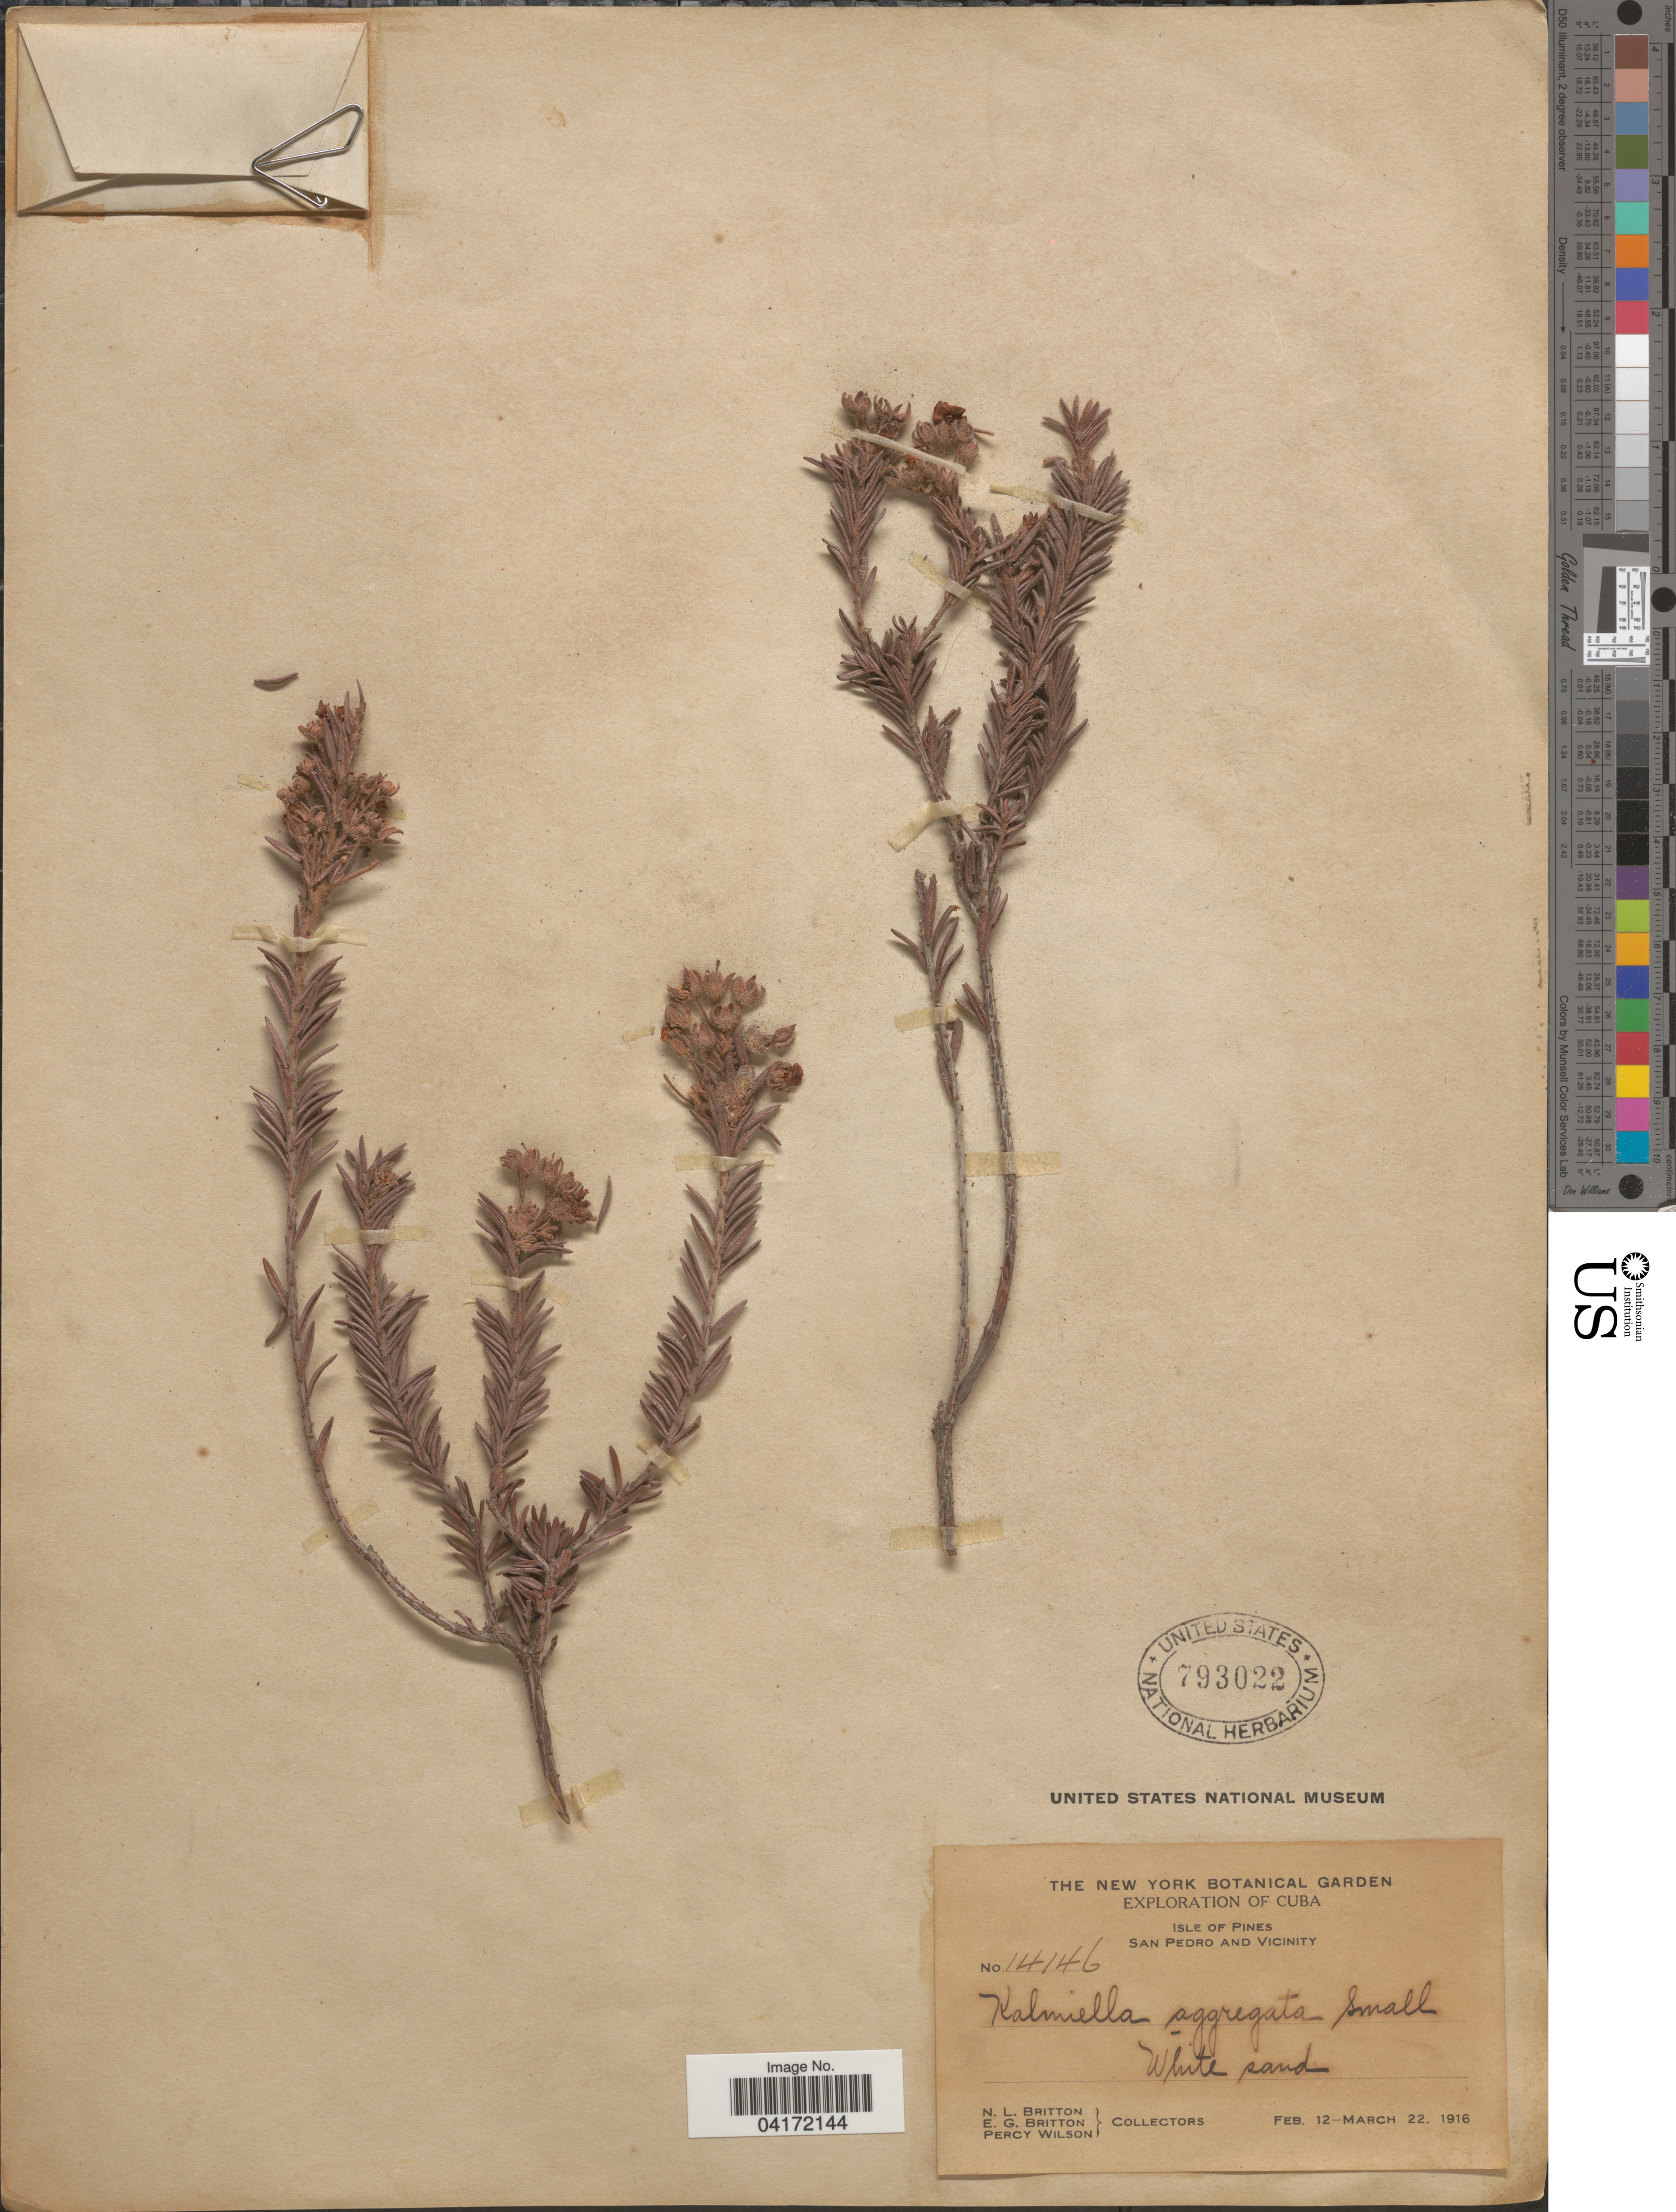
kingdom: Plantae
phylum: Tracheophyta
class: Magnoliopsida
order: Ericales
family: Ericaceae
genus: Kalmiella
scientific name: Kalmiella aggregata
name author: Small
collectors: Mrs. N. L. Britton, E. G. Britton & P. Wilson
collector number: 14146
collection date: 1916-02-12/1916-03-22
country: Cuba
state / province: Isla de la Juventud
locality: Exploration of Cuba. Isle of Pines. San Pedro and vicinity.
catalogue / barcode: US 793022